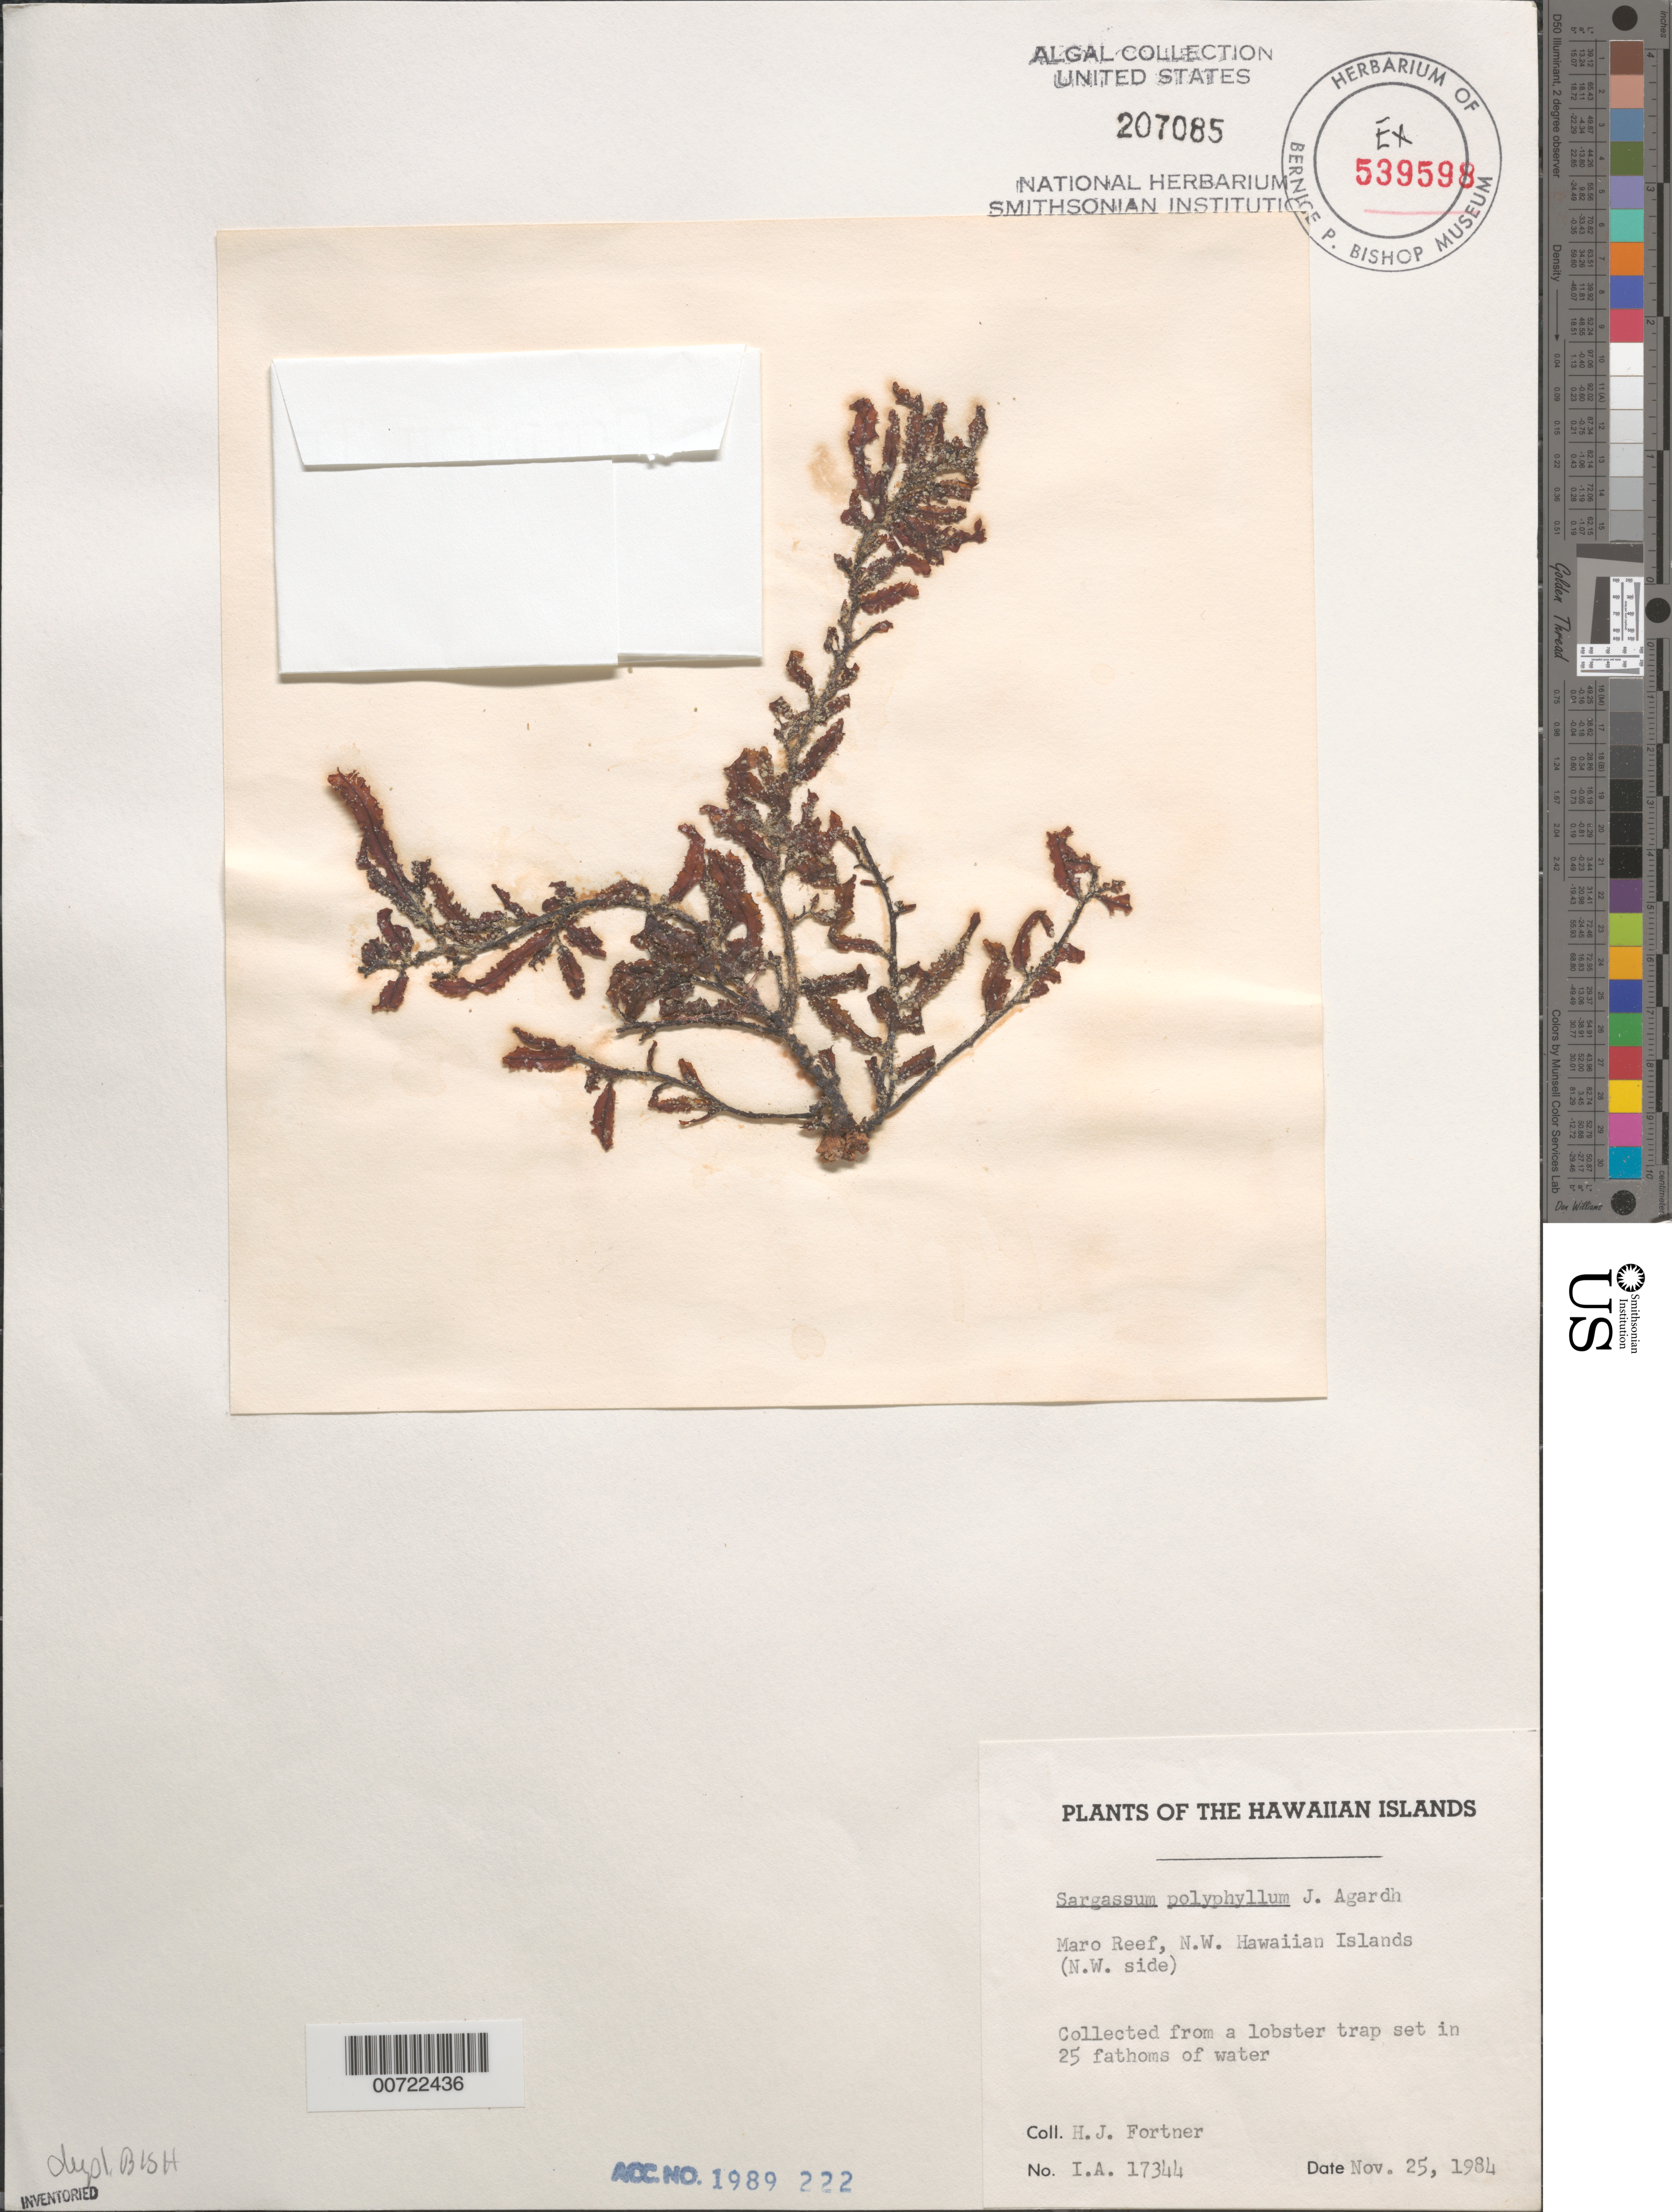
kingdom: Chromista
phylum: Ochrophyta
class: Phaeophyceae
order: Fucales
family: Sargassaceae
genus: Sargassum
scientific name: Sargassum polyphyllum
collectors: H. Fortner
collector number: IAA 17344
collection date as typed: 25 Nov 1984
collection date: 1984-11-25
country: United States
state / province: Hawaii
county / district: Honolulu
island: Maro Reef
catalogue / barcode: US 207085